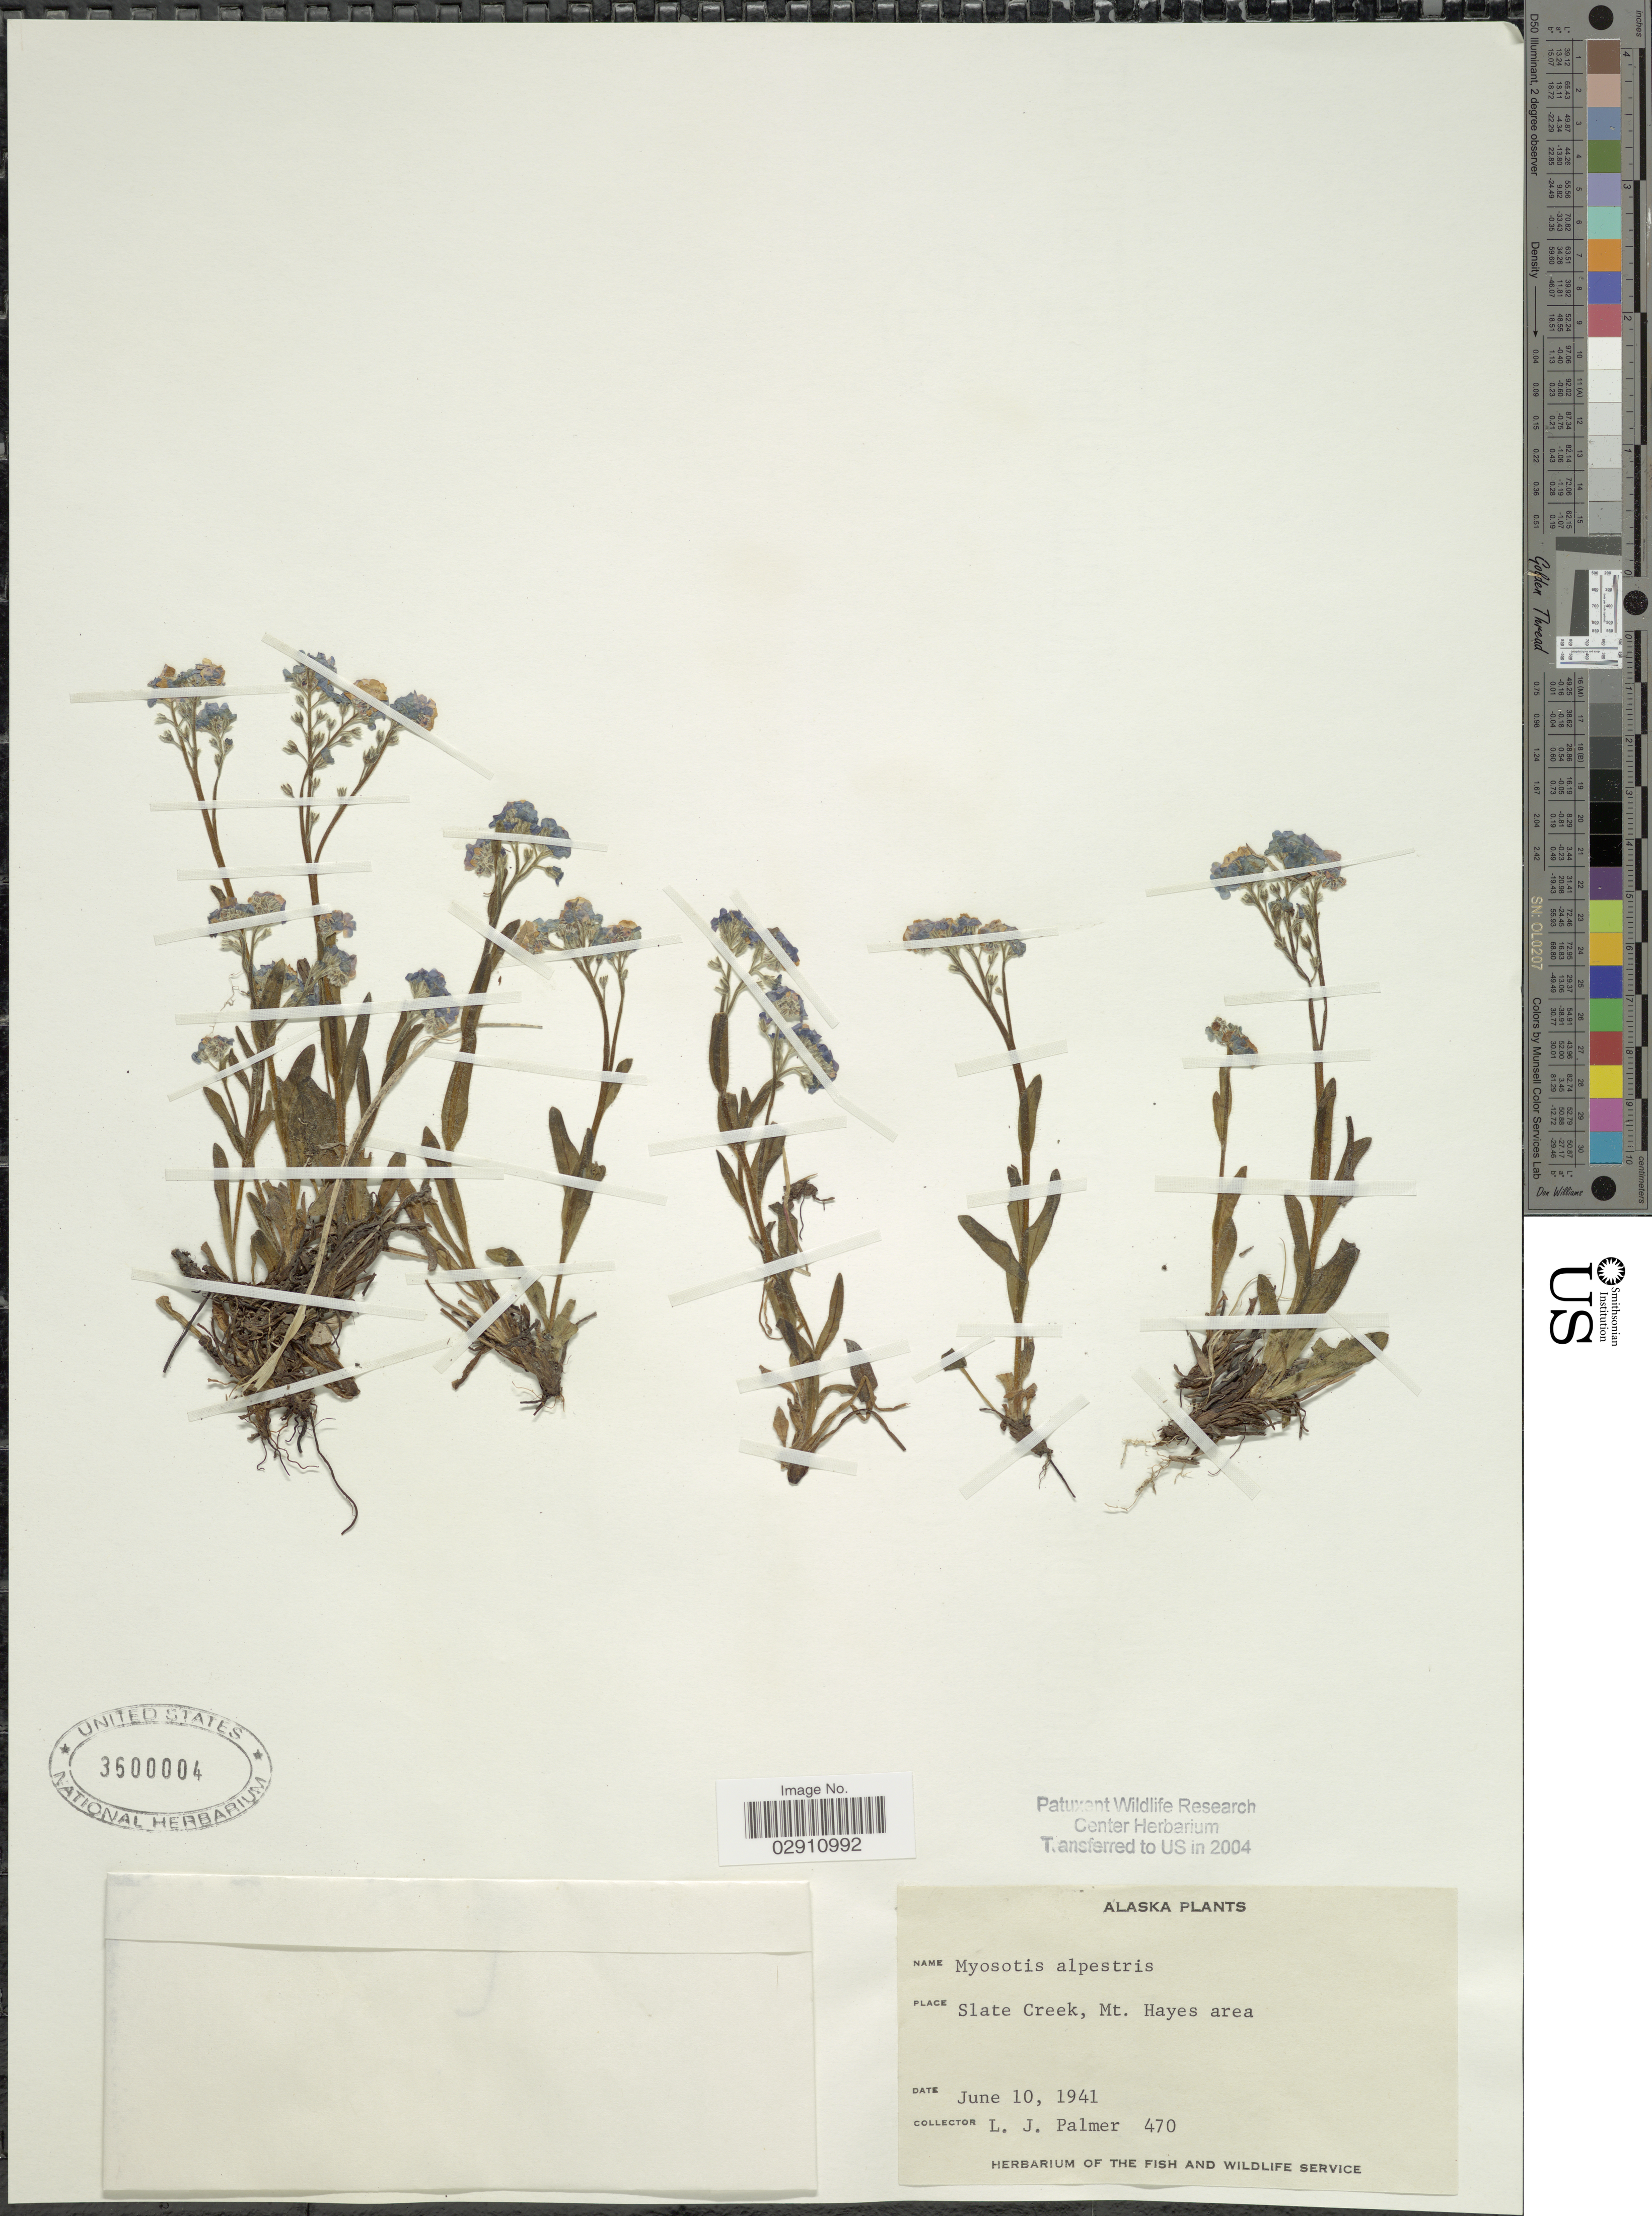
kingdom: Plantae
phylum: Tracheophyta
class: Magnoliopsida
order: Boraginales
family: Boraginaceae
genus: Myosotis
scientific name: Myosotis alpestris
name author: F.W. Schmidt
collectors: L. J. Palmer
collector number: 470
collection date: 1941-06-10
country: United States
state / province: Alaska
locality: Slate Creek, Mt. Hayes area.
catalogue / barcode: US 3600004